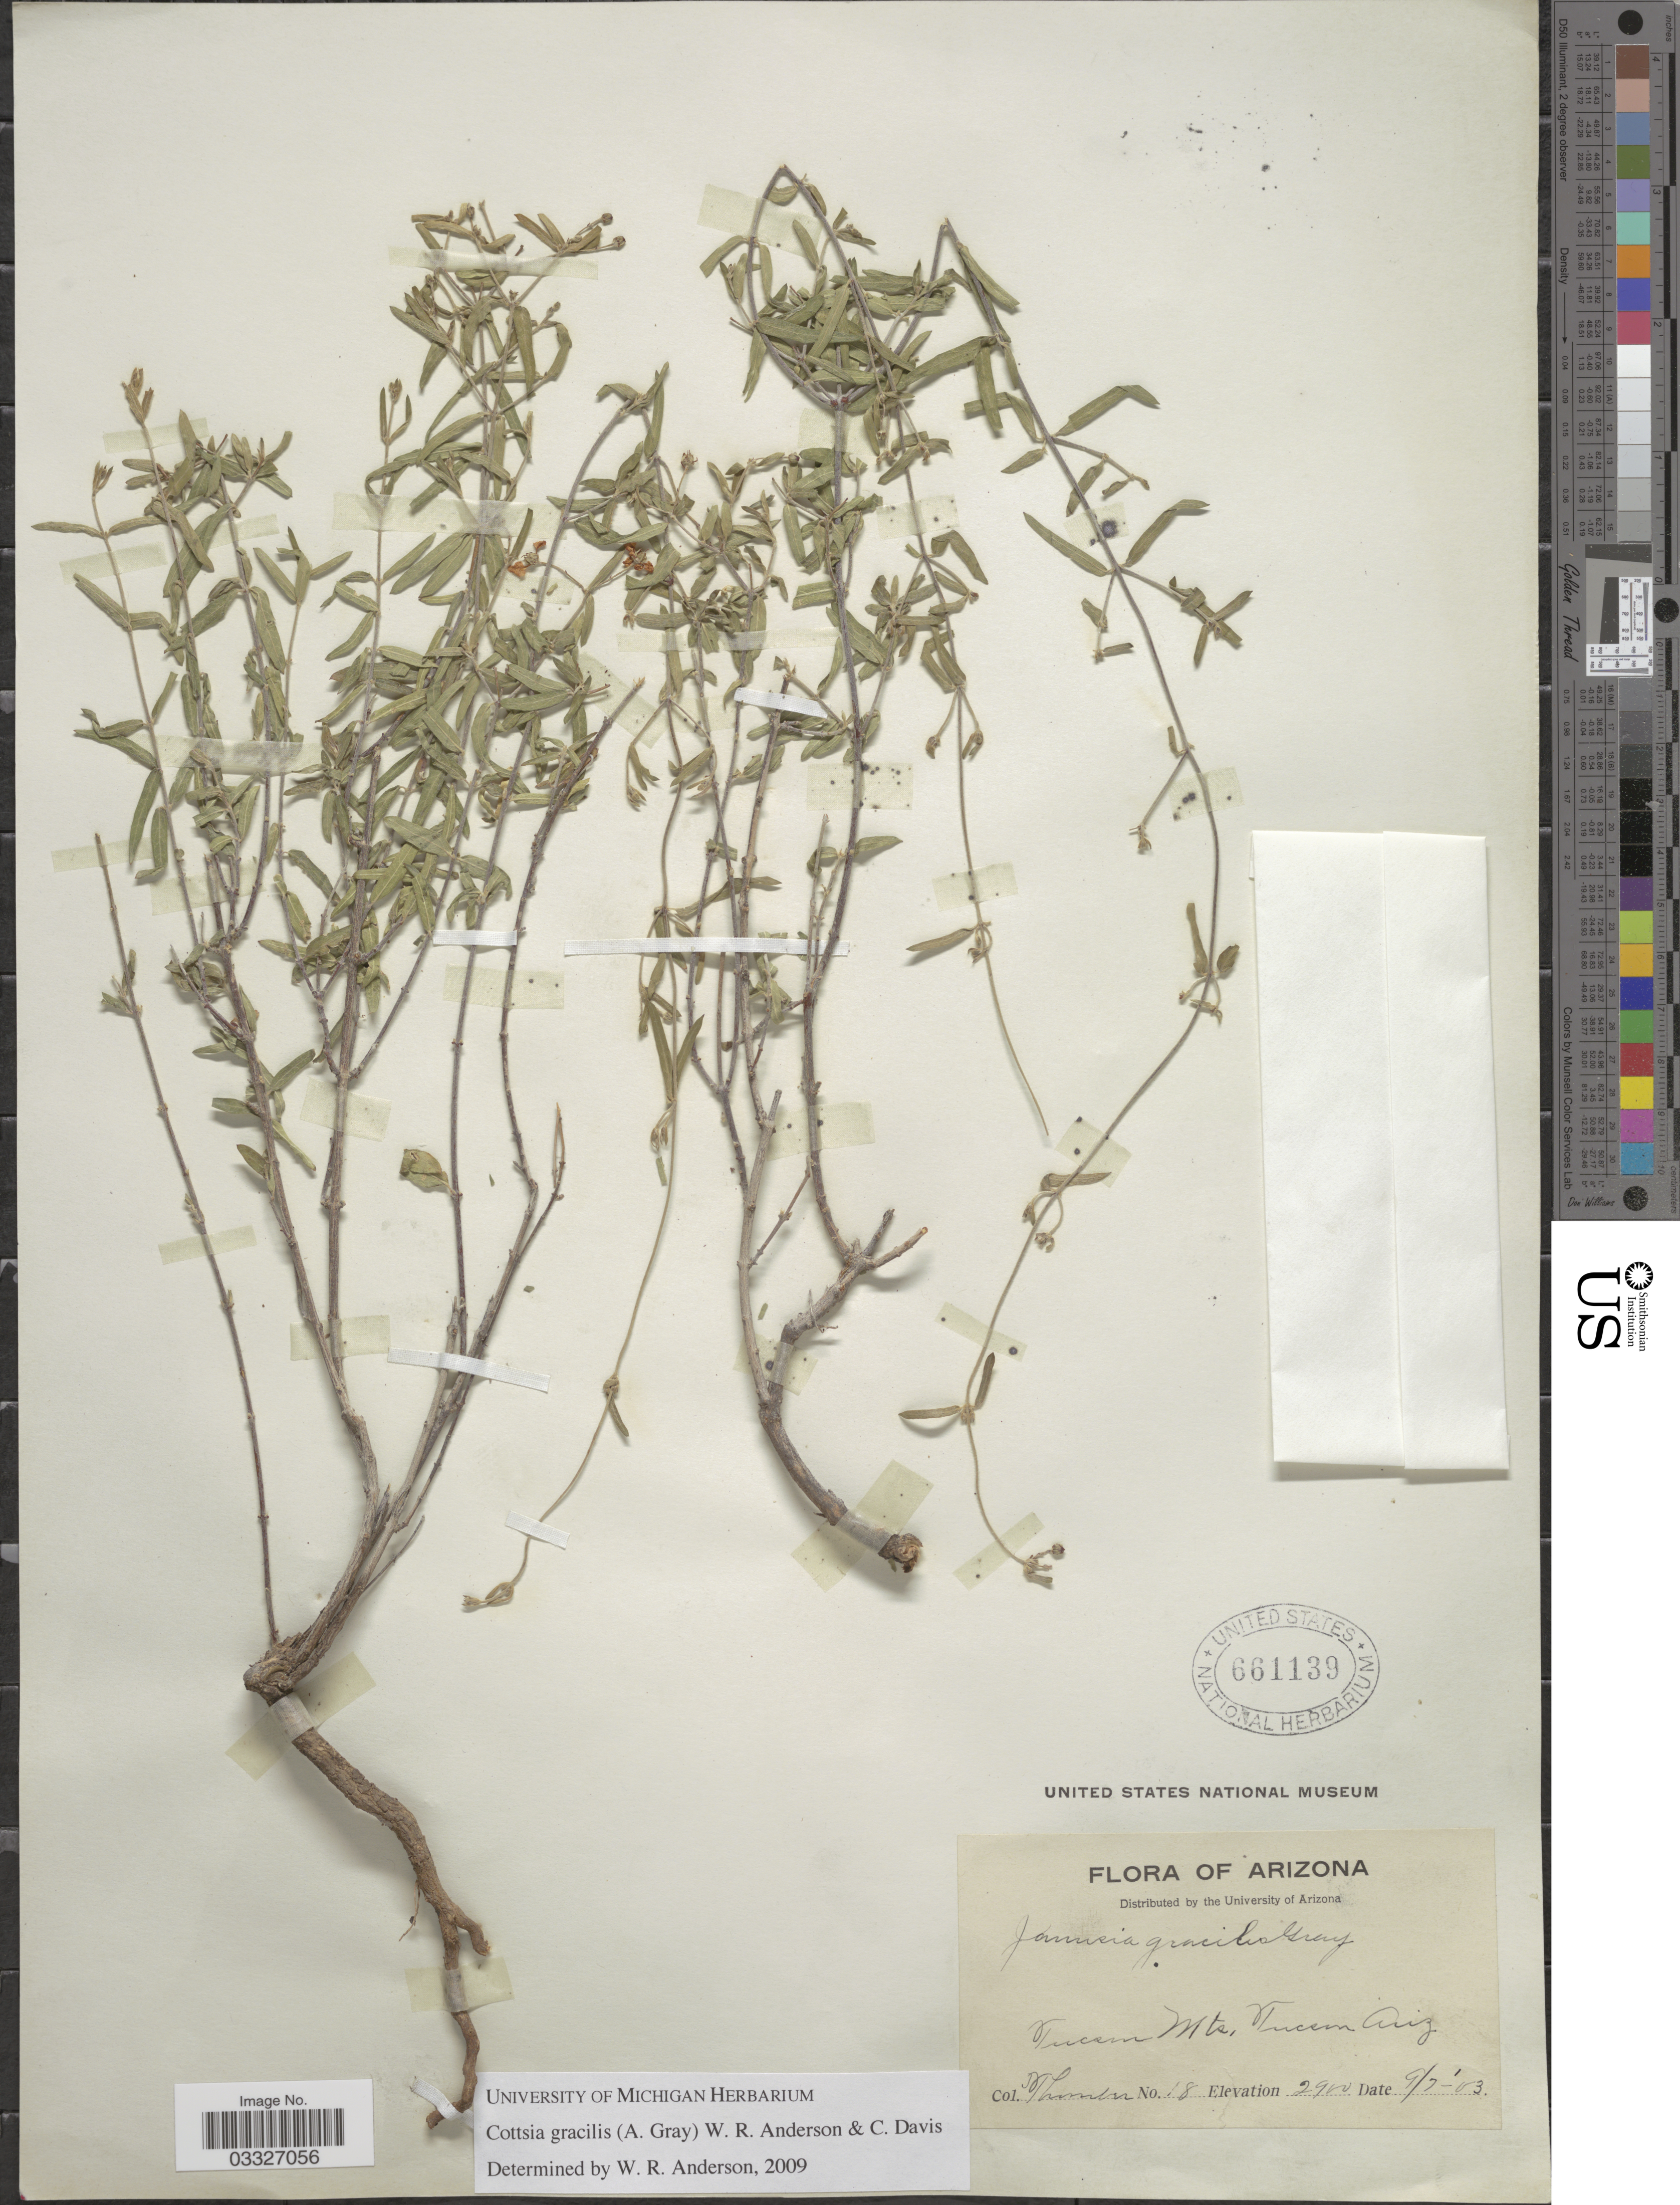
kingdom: Plantae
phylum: Tracheophyta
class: Magnoliopsida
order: Malpighiales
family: Malpighiaceae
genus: Cottsia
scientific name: Cottsia gracilis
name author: (A. Gray) W.R. Anderson & C. Davis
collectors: -. Thornber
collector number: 18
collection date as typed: Transcribed d/m/y: 7/9/3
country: United States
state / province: Arizona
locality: Tucson Mts, Tucson.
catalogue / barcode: US 661139